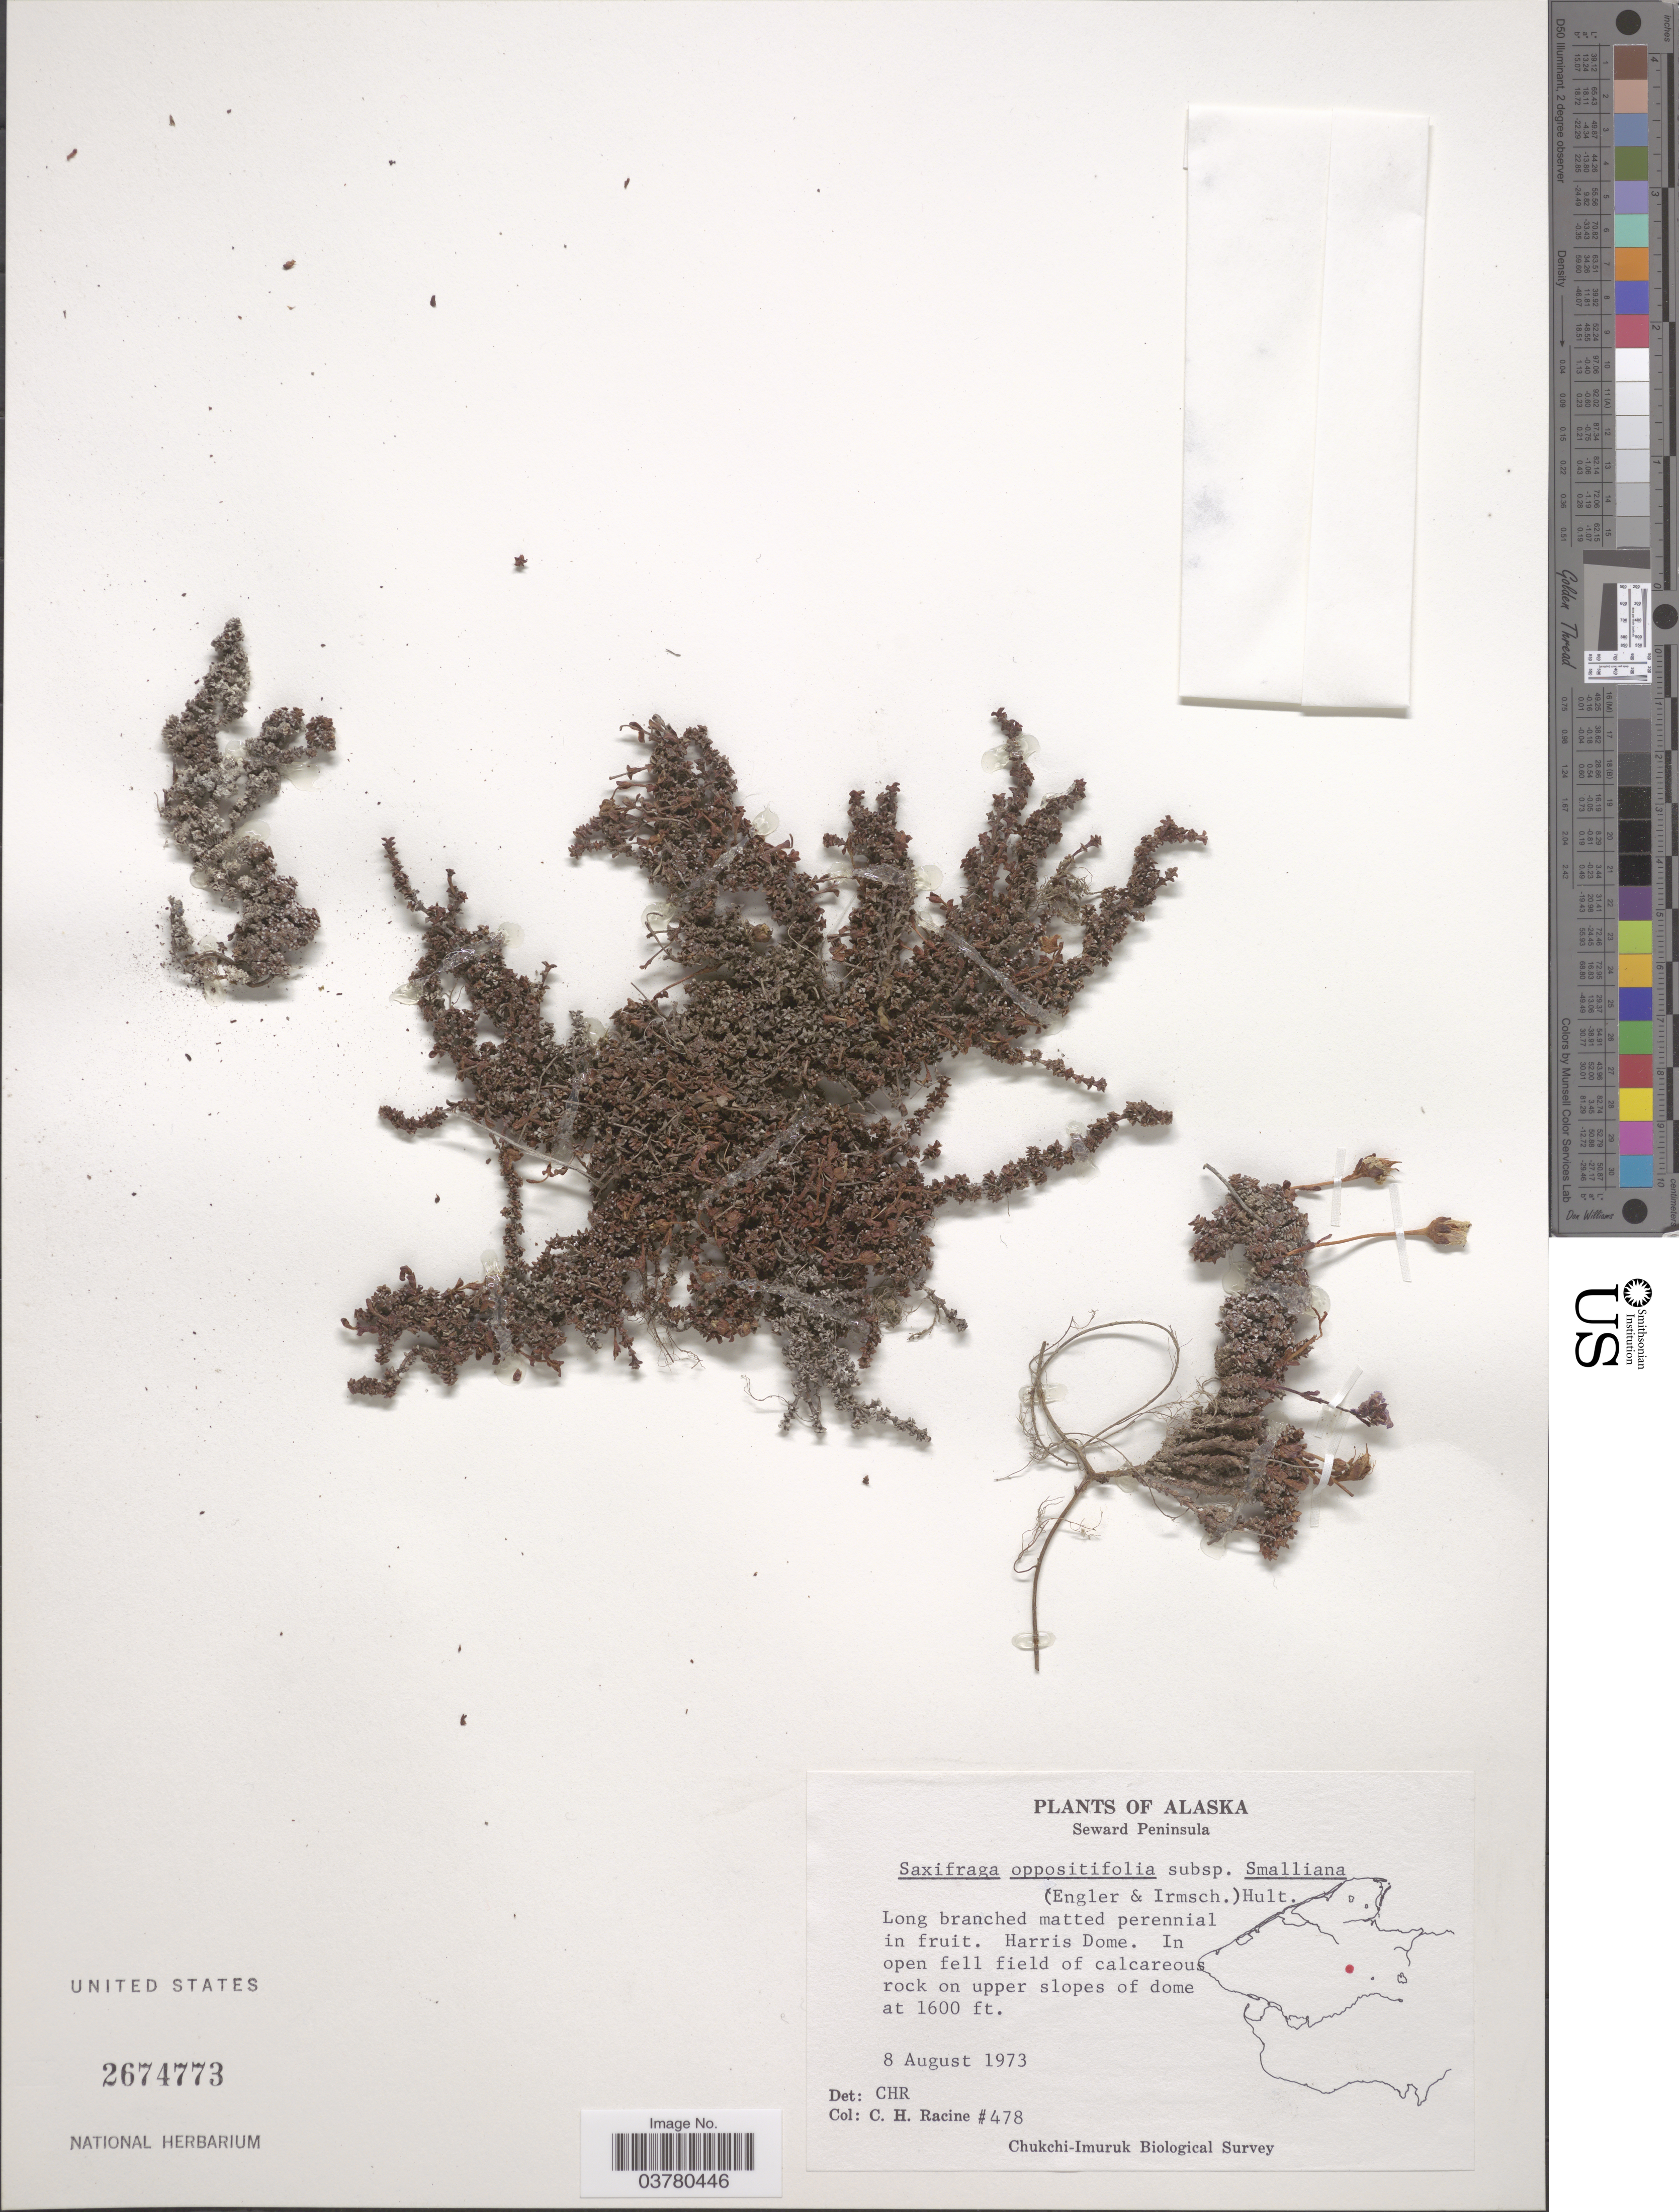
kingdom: Plantae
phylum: Tracheophyta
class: Magnoliopsida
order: Saxifragales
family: Saxifragaceae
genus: Saxifraga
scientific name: Saxifraga oppositifolia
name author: L.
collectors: C. Racine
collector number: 478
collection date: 1973-08-08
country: United States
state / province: Alaska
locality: Seward Peninsula. Harris Dome. On upper slopes of dome. Chukchi-Imuruk Biological Survey.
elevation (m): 488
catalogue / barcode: US 2674773